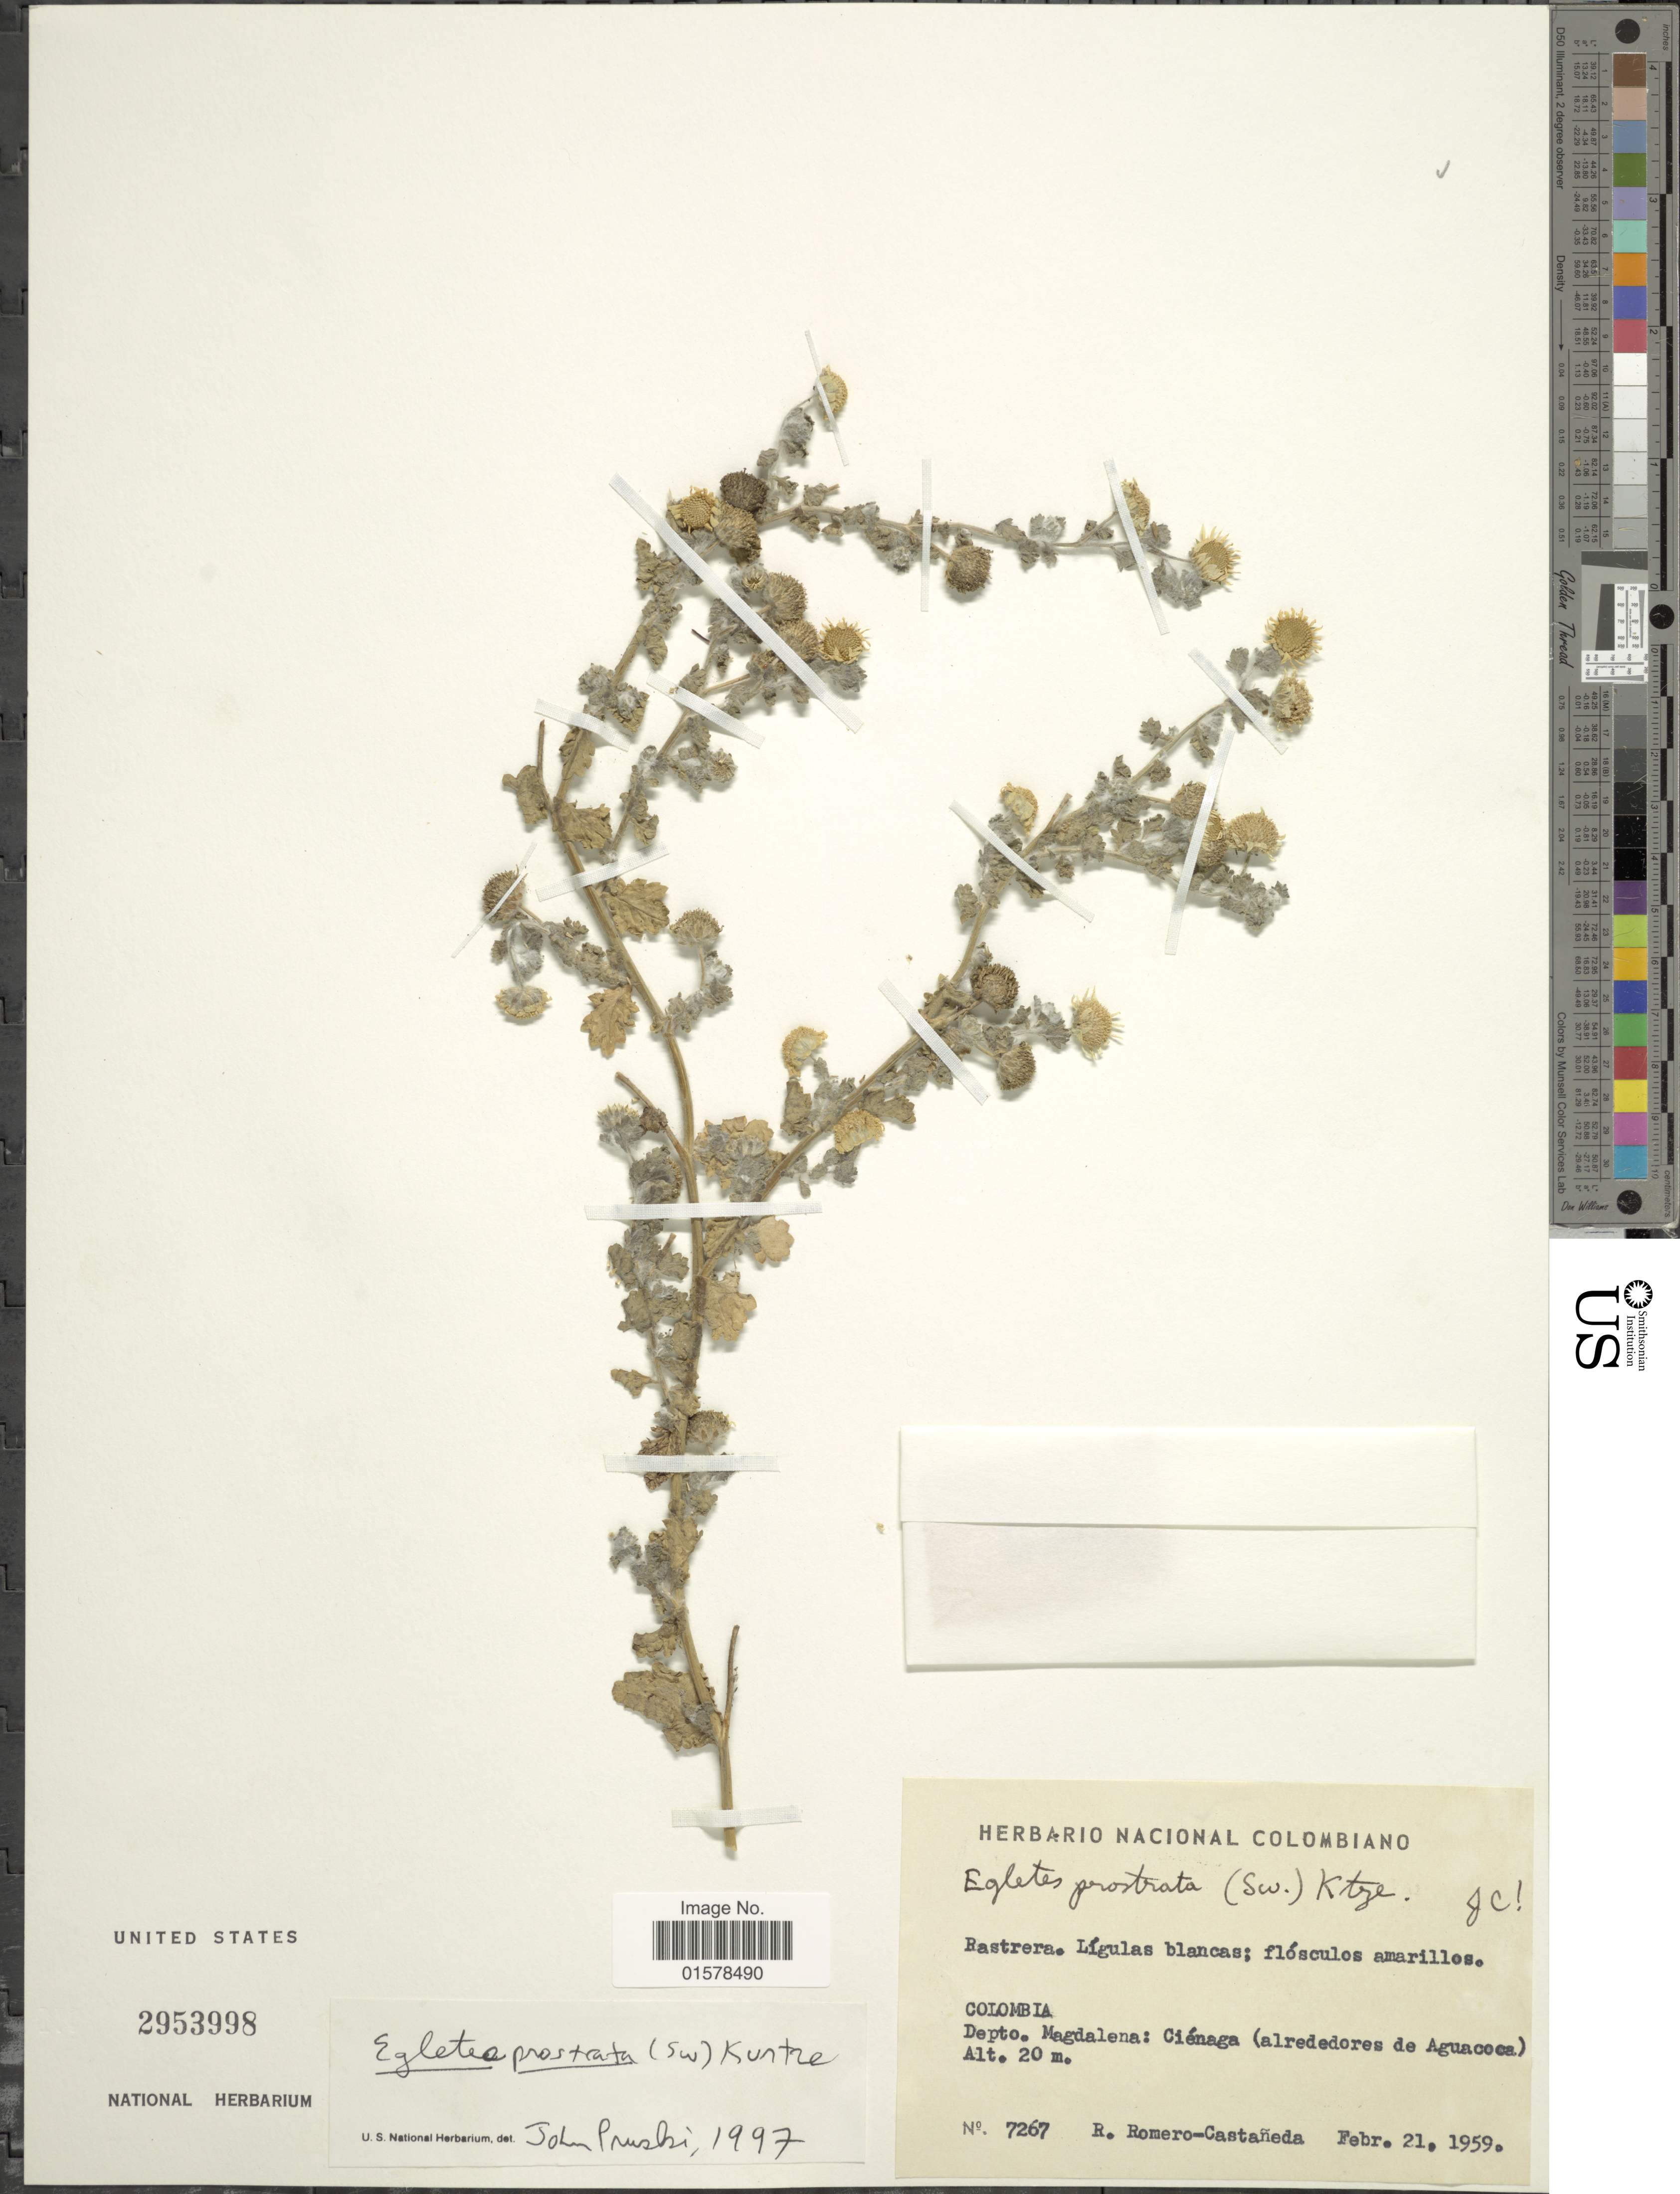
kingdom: Plantae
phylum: Tracheophyta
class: Magnoliopsida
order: Asterales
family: Asteraceae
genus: Egletes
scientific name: Egletes prostrata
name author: (Sw.) Kuntze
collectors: R. Romero Castañeda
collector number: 7267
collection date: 1959-02-21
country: Colombia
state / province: Magdalena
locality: Colombia. Depto. Magdalena: Cienaga (alrededores de Aguacoca)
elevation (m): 20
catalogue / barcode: US 2953998